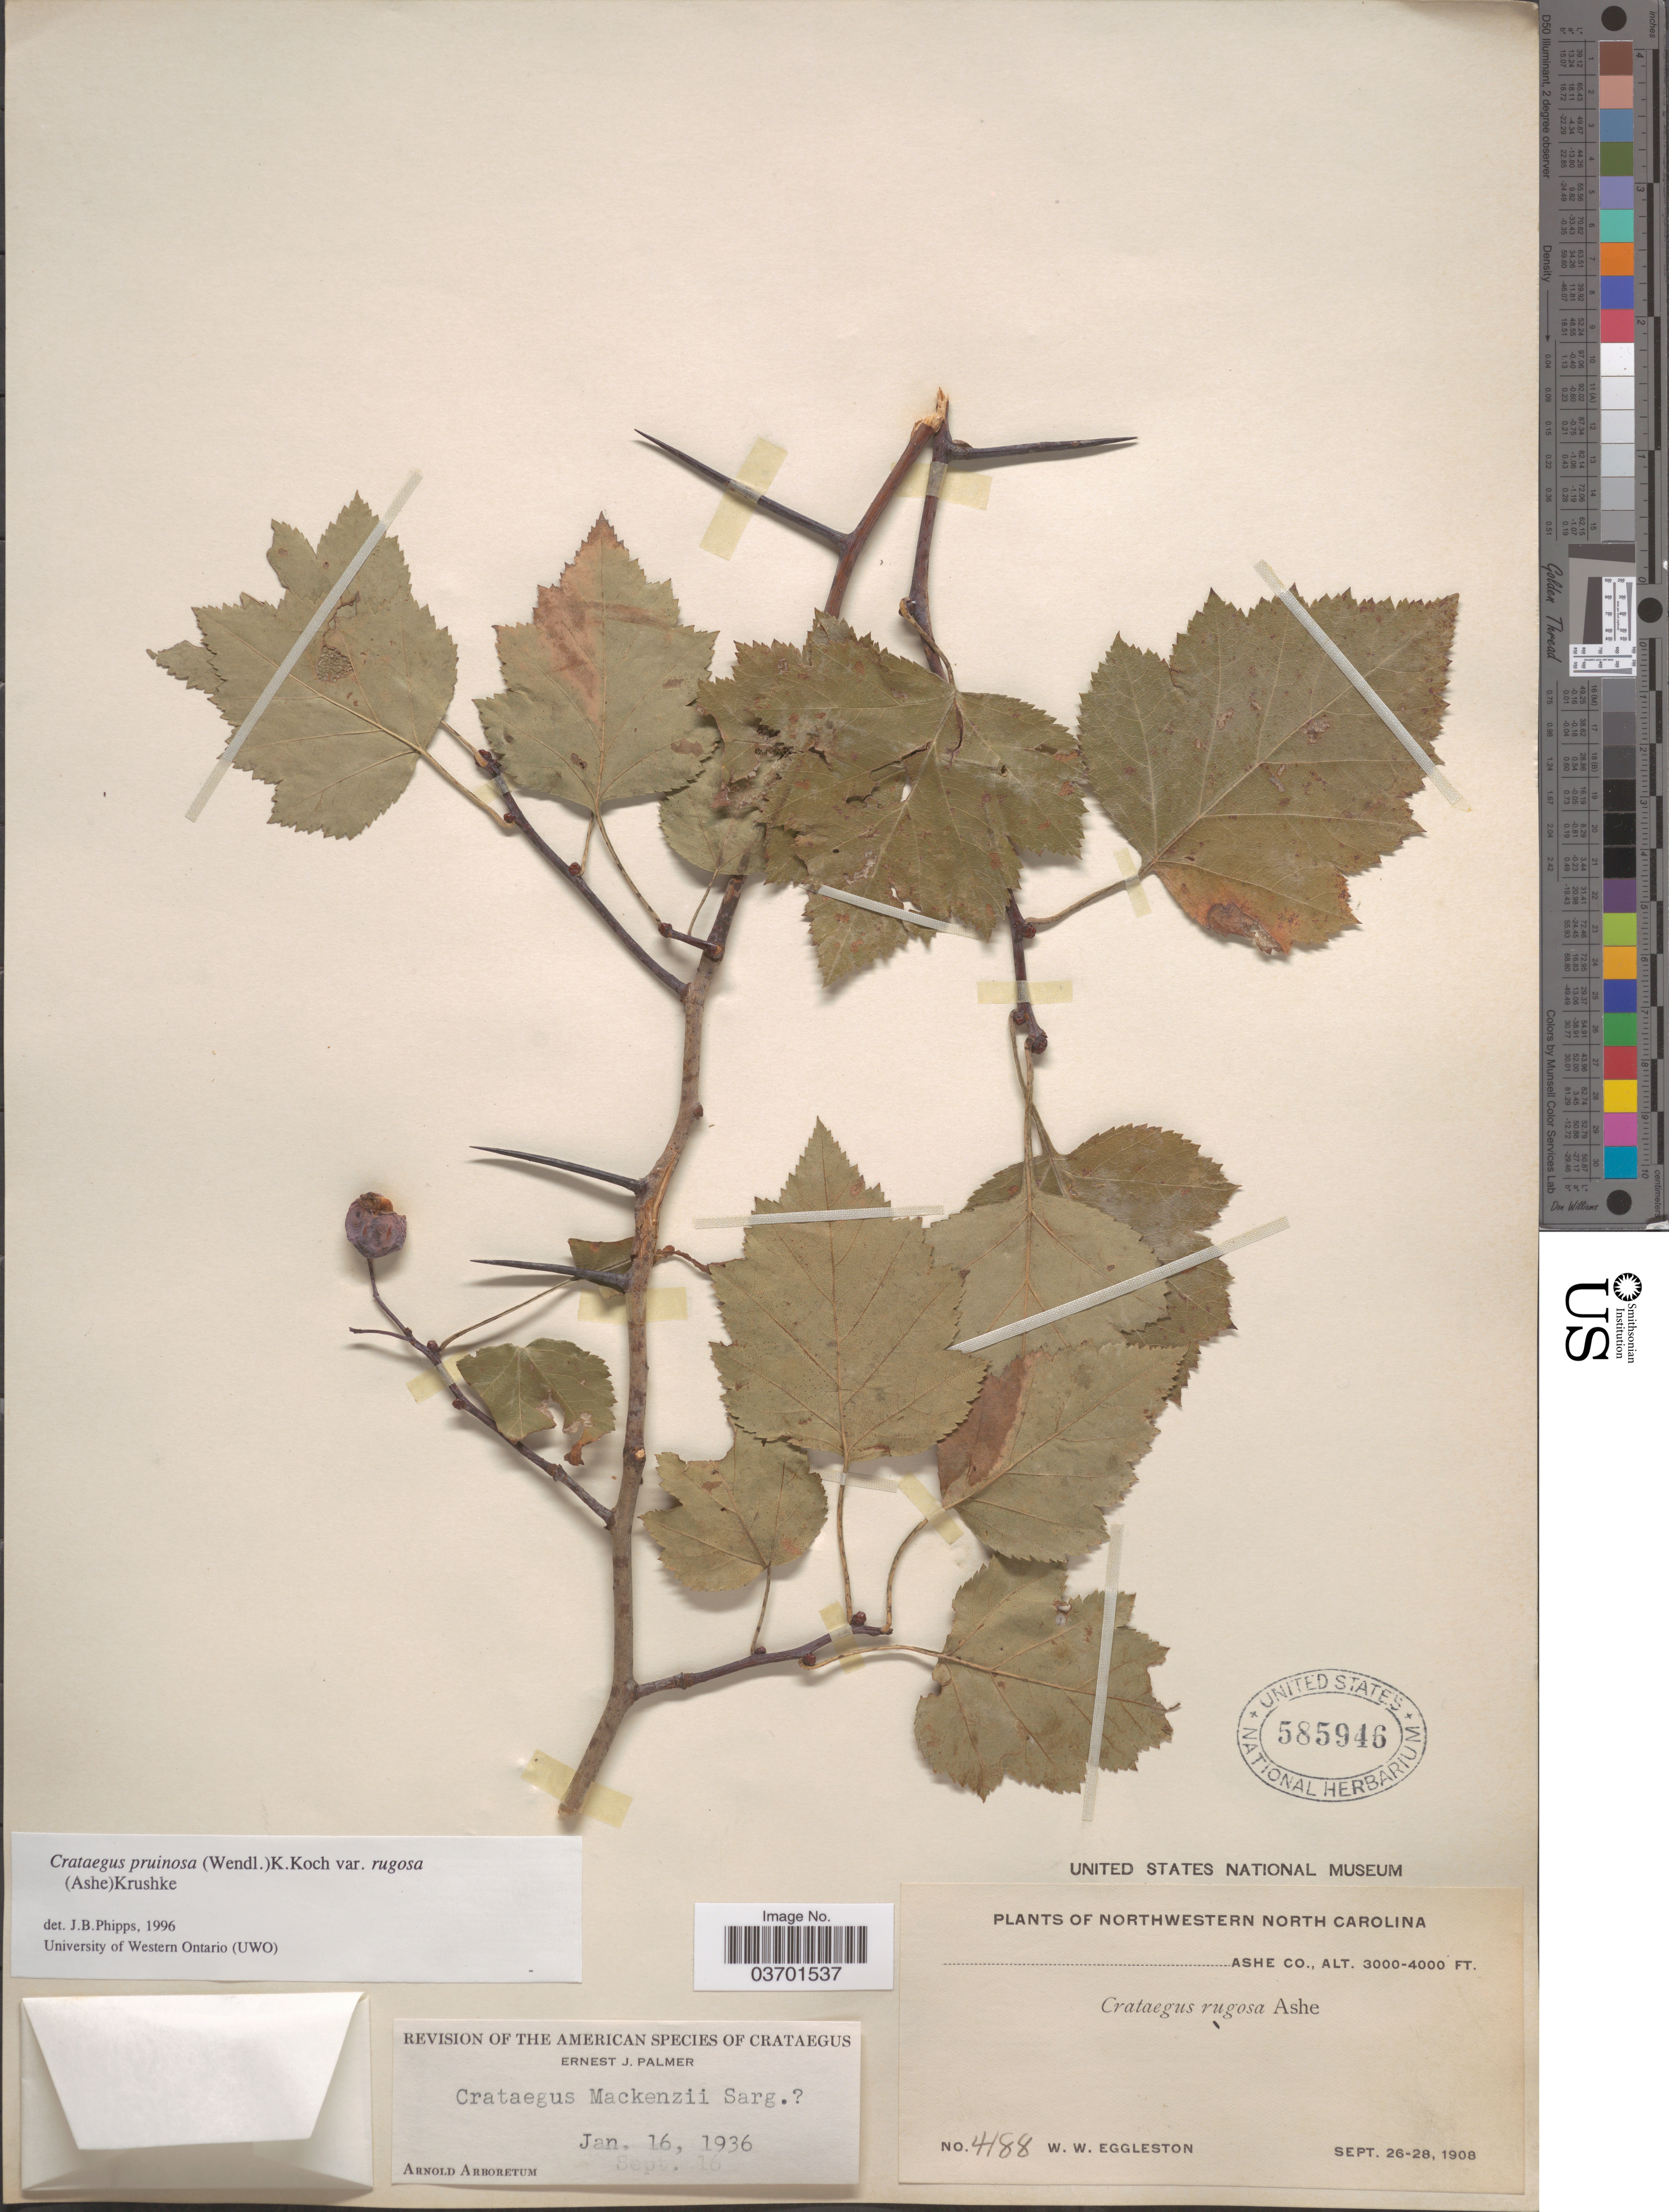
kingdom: Plantae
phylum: Tracheophyta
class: Magnoliopsida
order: Rosales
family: Rosaceae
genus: Crataegus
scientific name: Crataegus pruinosa var. rugosa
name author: (Ashe) Kruschke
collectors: W. W. Eggleston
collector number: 4188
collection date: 1908-08-26/1908-08-28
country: United States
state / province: North Carolina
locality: Northwestern North Carolina. Ashe Co.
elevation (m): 914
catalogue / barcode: US 585946